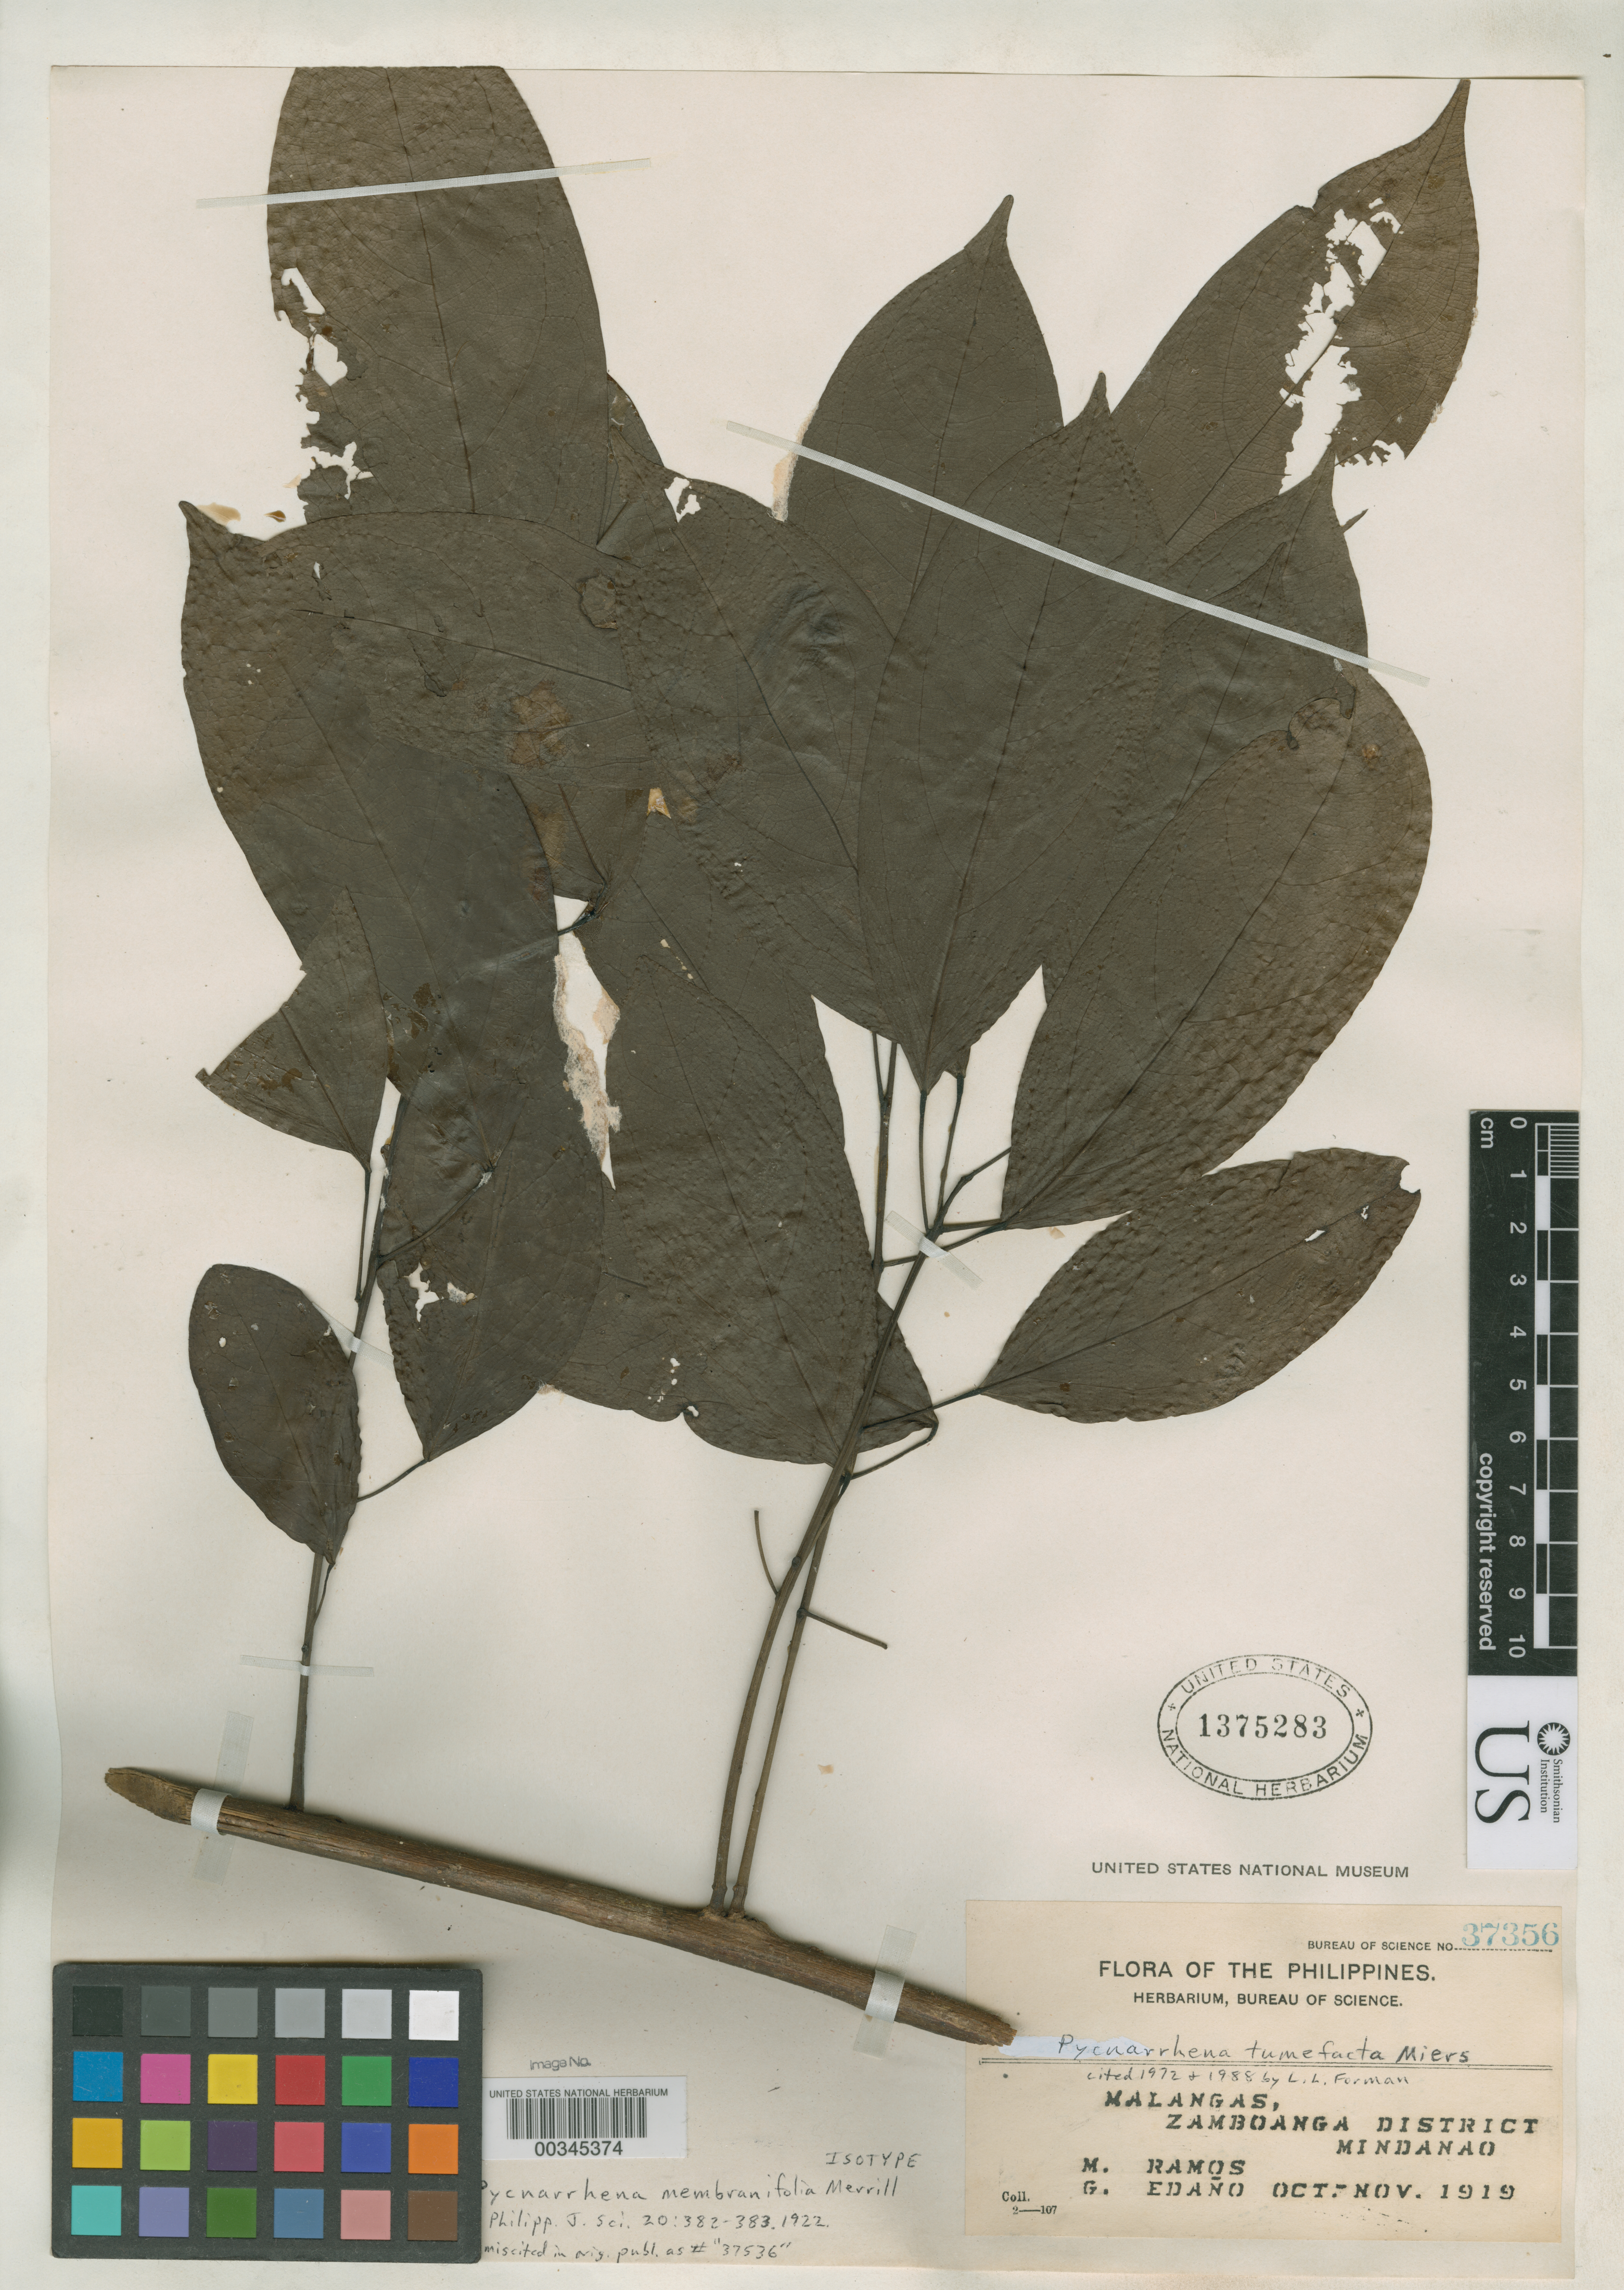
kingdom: Plantae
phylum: Tracheophyta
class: Magnoliopsida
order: Ranunculales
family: Menispermaceae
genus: Pycnarrhena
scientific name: Pycnarrhena membranifolia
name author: Merr.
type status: Isotype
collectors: M. Ramos & G. E. Edaño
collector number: Bur. Sci. 37356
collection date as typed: Oct 1919 to -- Nov 1919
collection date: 1919-10/1919-11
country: Philippines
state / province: Zamboanga Peninsula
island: Mindanao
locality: Malangas.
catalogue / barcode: US 1375283